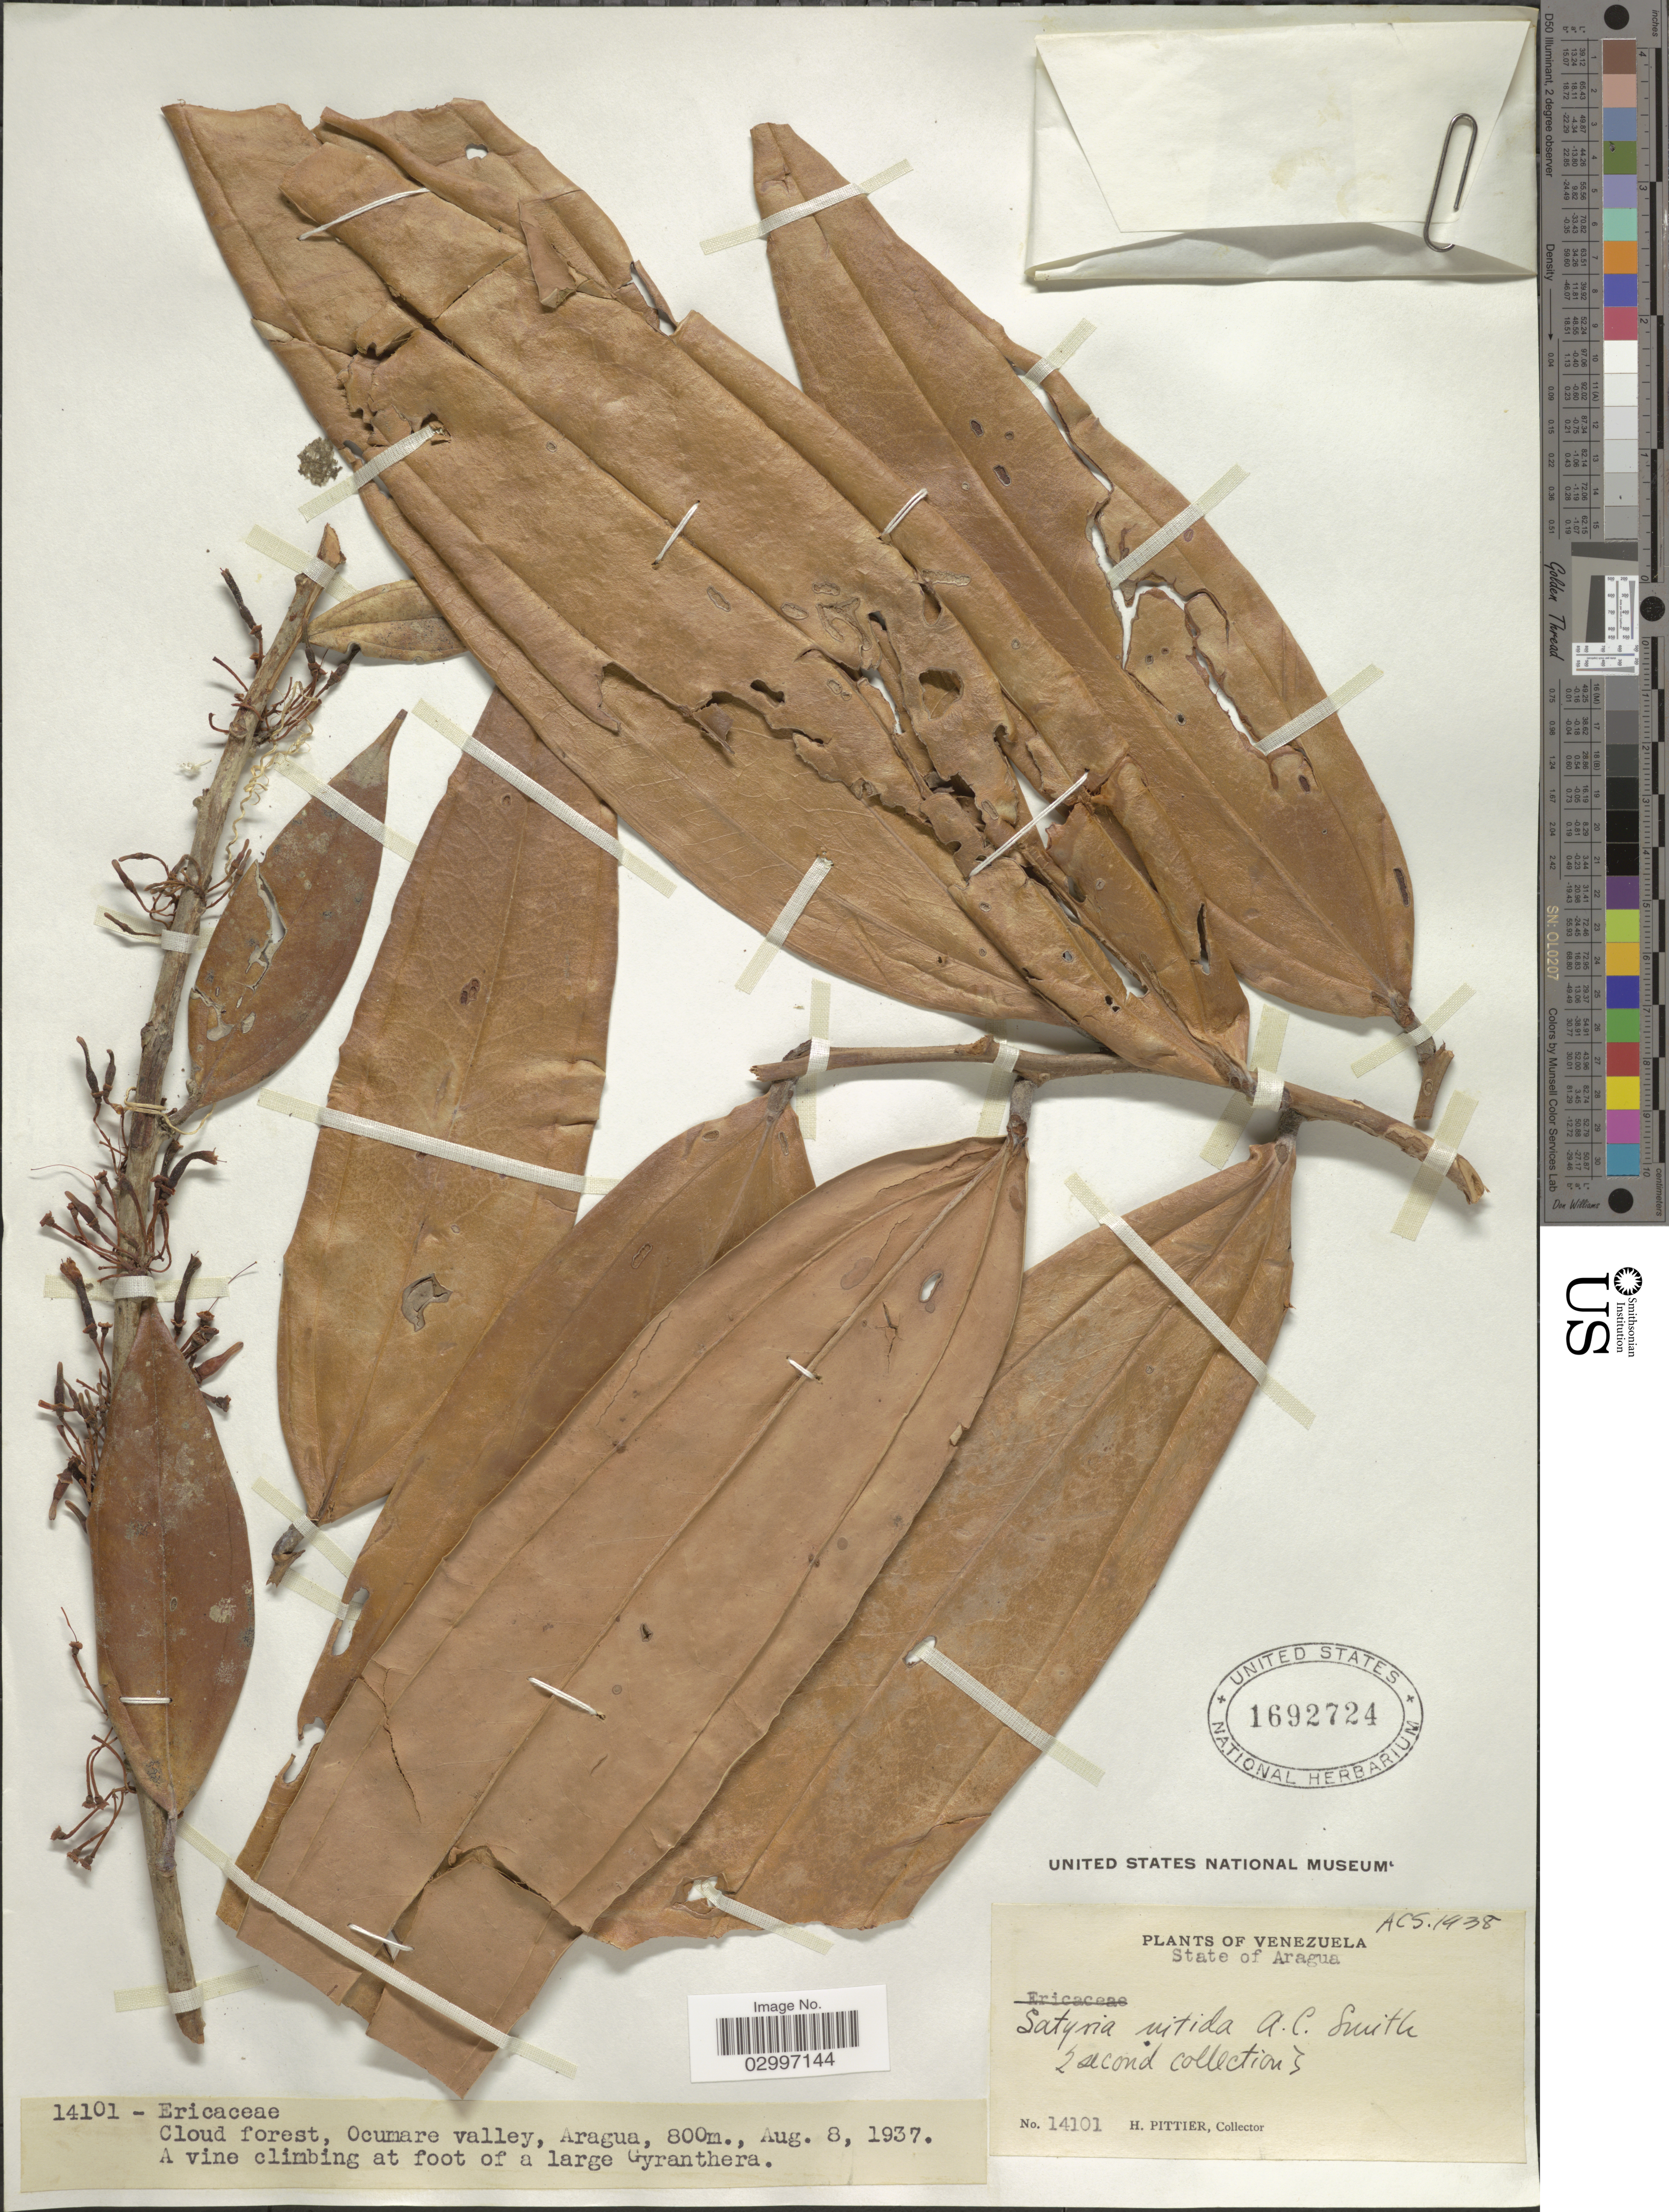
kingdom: Plantae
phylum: Tracheophyta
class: Magnoliopsida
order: Ericales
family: Ericaceae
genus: Satyria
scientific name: Satyria nitida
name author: A.C. Sm.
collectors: H. F. Pittier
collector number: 14101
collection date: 1937-08-08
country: Venezuela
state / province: Aragua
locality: Cloud forest, Ocumare valley.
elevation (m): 800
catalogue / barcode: US 1692724